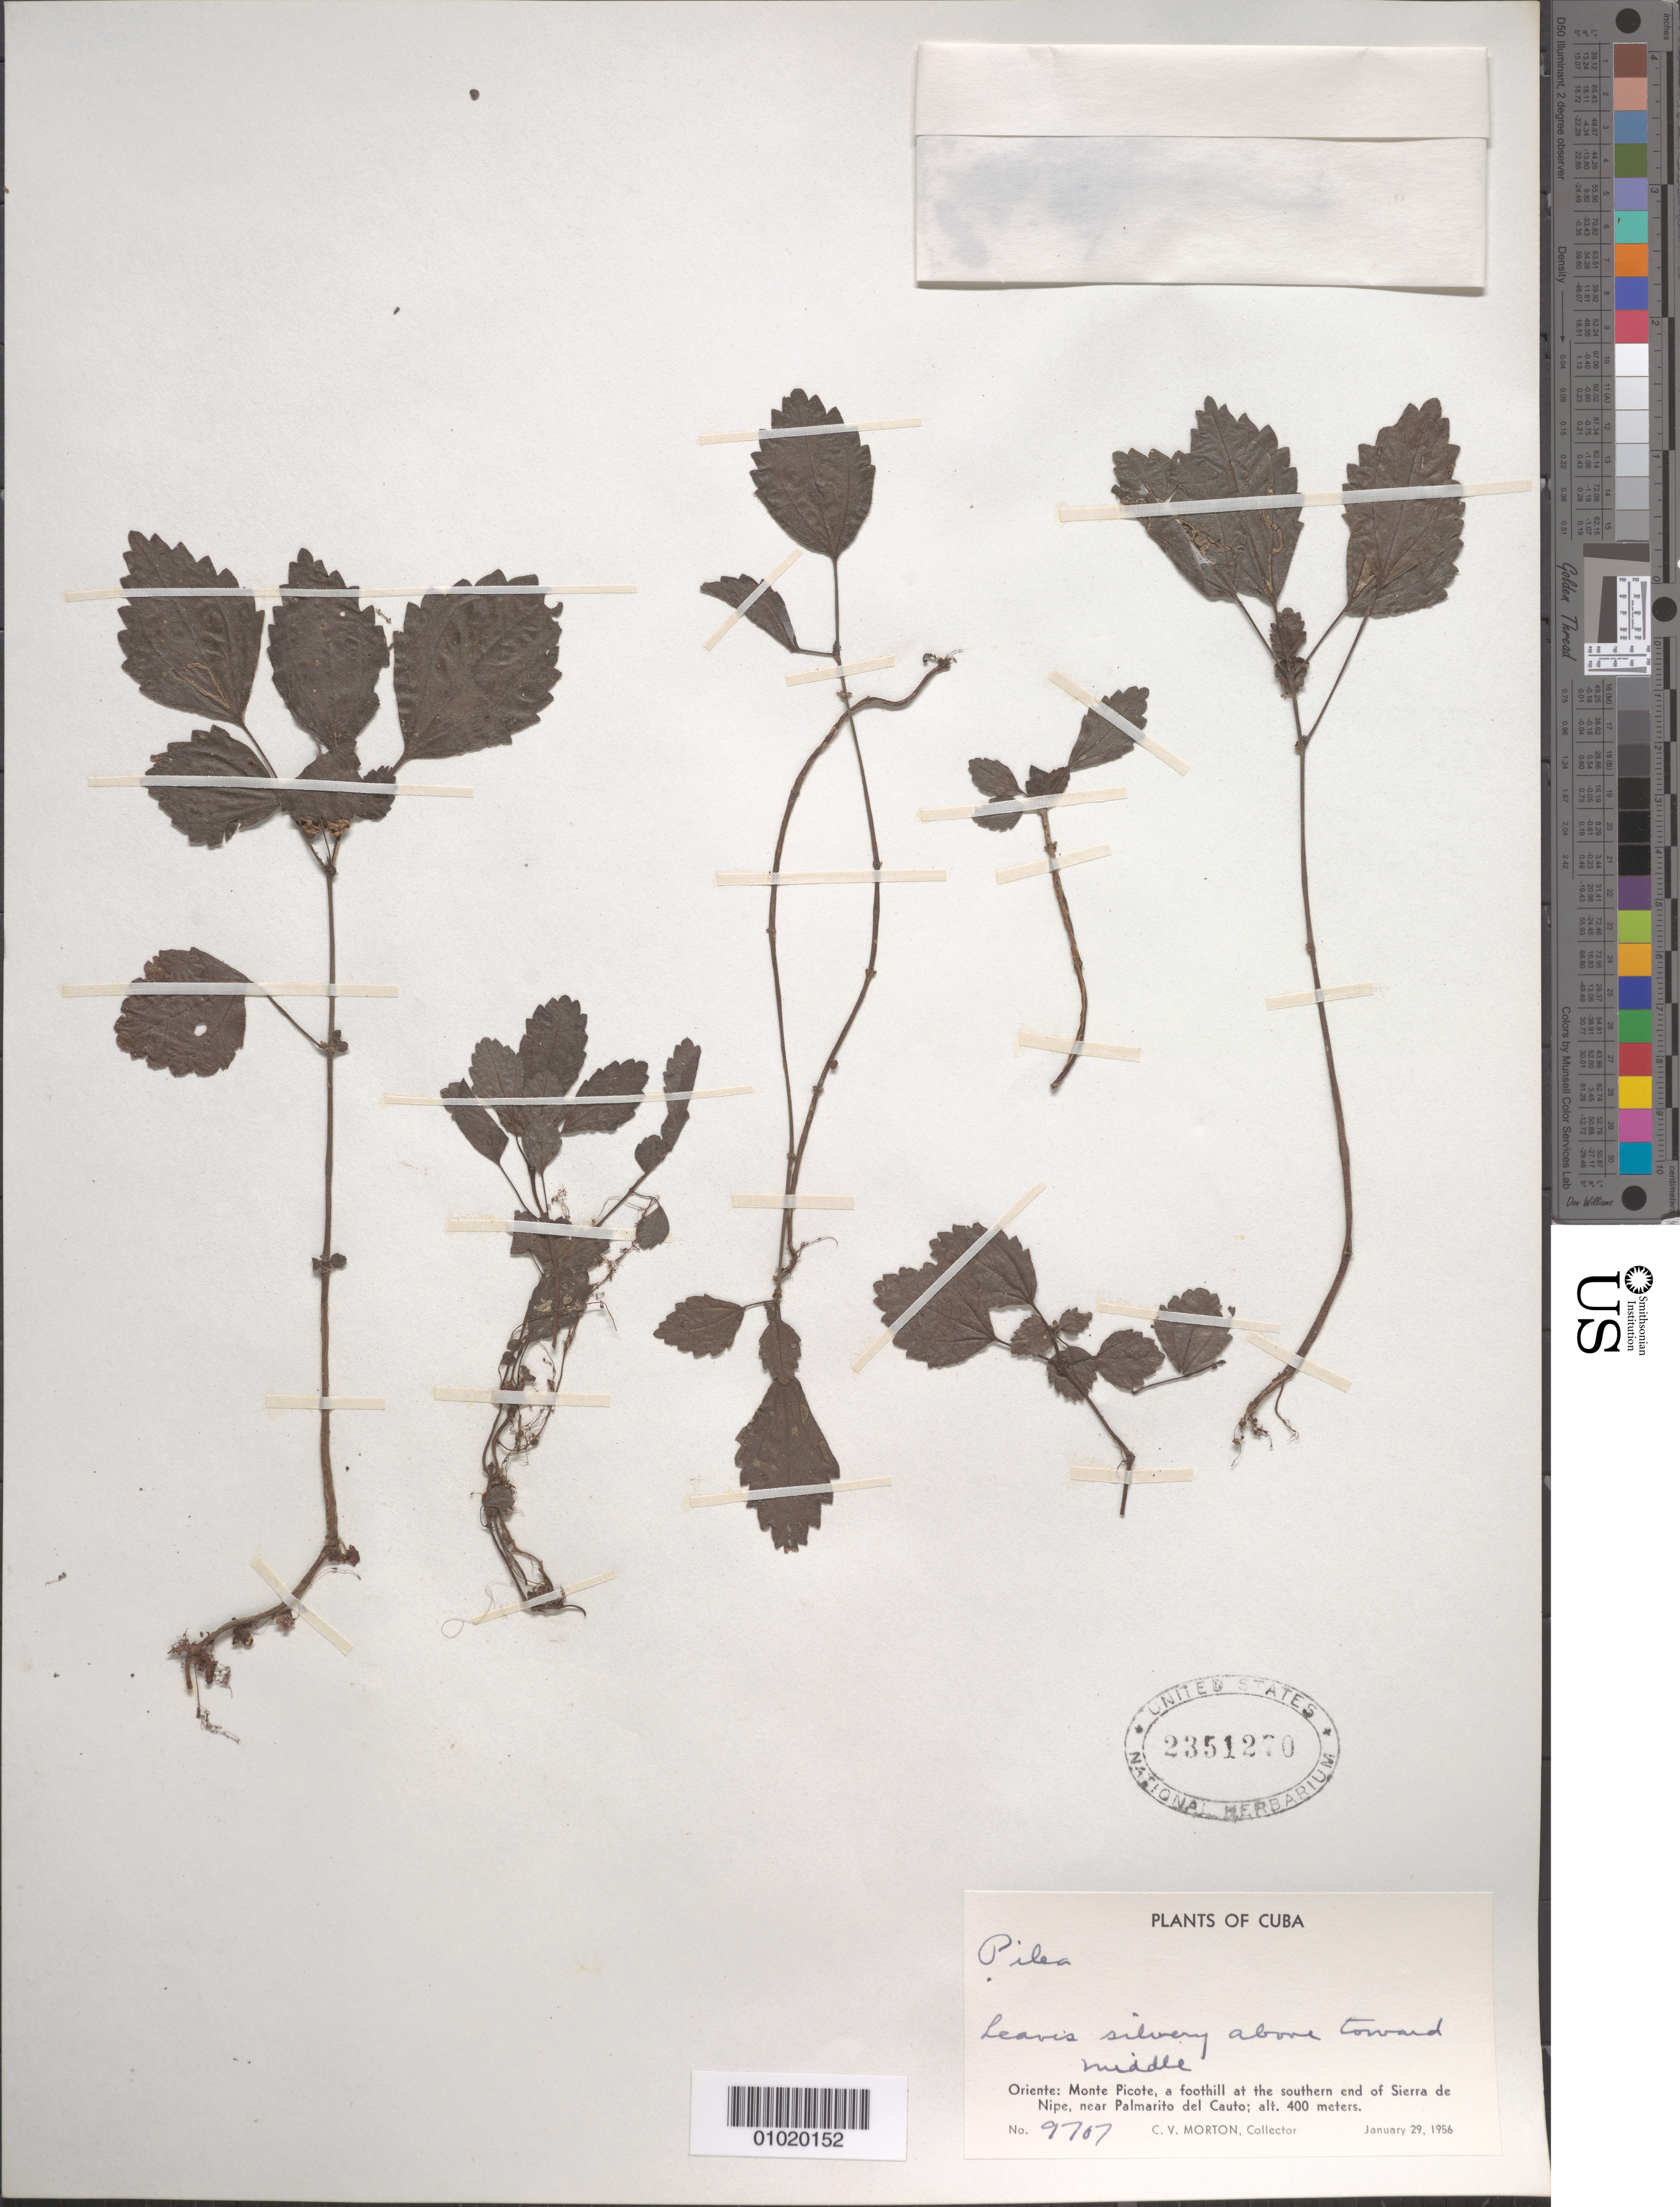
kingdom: Plantae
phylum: Tracheophyta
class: Magnoliopsida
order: Rosales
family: Urticaceae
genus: Pilea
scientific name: Pilea sp.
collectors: C. V. Morton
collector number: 9707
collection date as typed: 29 Jan 1956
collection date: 1956-01-29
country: Cuba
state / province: Holguín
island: Cuba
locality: Monte Picote, a foothill at the southern end of Sierra de Nipe, near Palmarito del Cauto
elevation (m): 400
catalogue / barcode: US 2351270